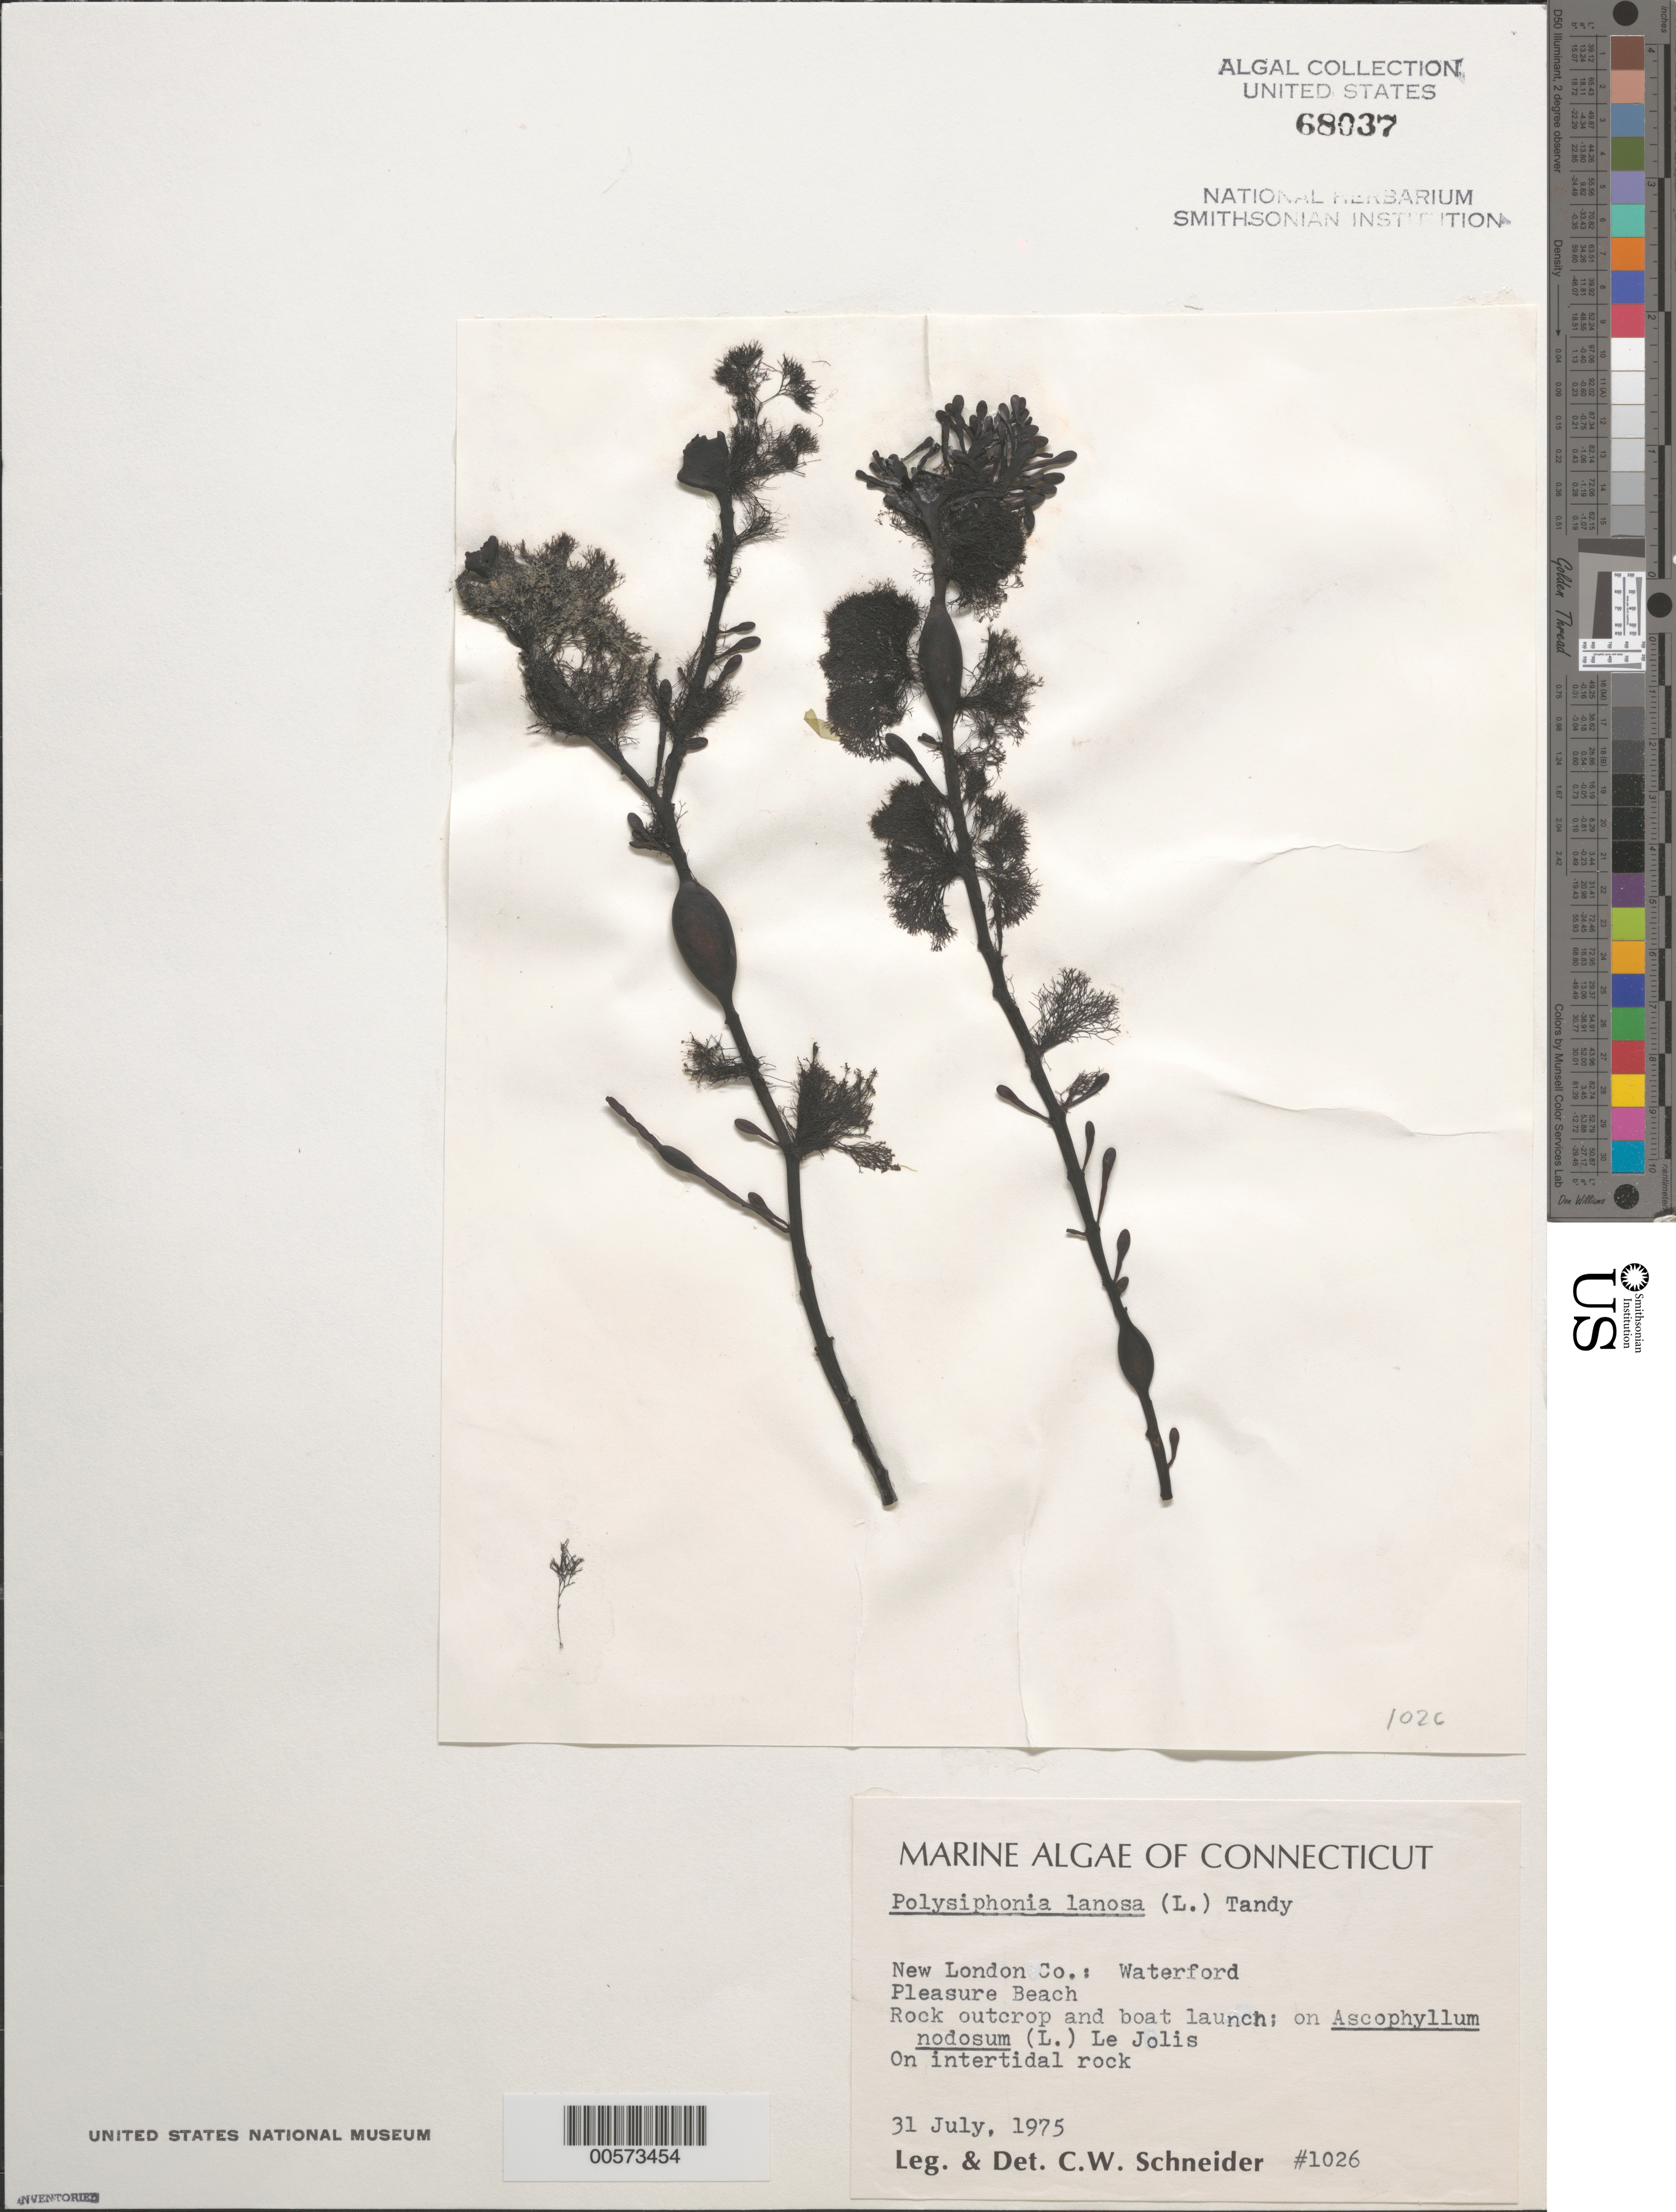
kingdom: Plantae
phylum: Rhodophyta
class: Florideophyceae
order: Ceramiales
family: Rhodomelaceae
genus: Vertebrata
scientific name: Vertebrata lanosa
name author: (L.) T.A. Chr.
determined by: Algae name updating Project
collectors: C. W. Schneider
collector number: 1026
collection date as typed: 31 Jul 1975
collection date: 1975-07-31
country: United States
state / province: Connecticut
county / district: New London County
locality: Pleasure Beach, Waterford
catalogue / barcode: US 68037